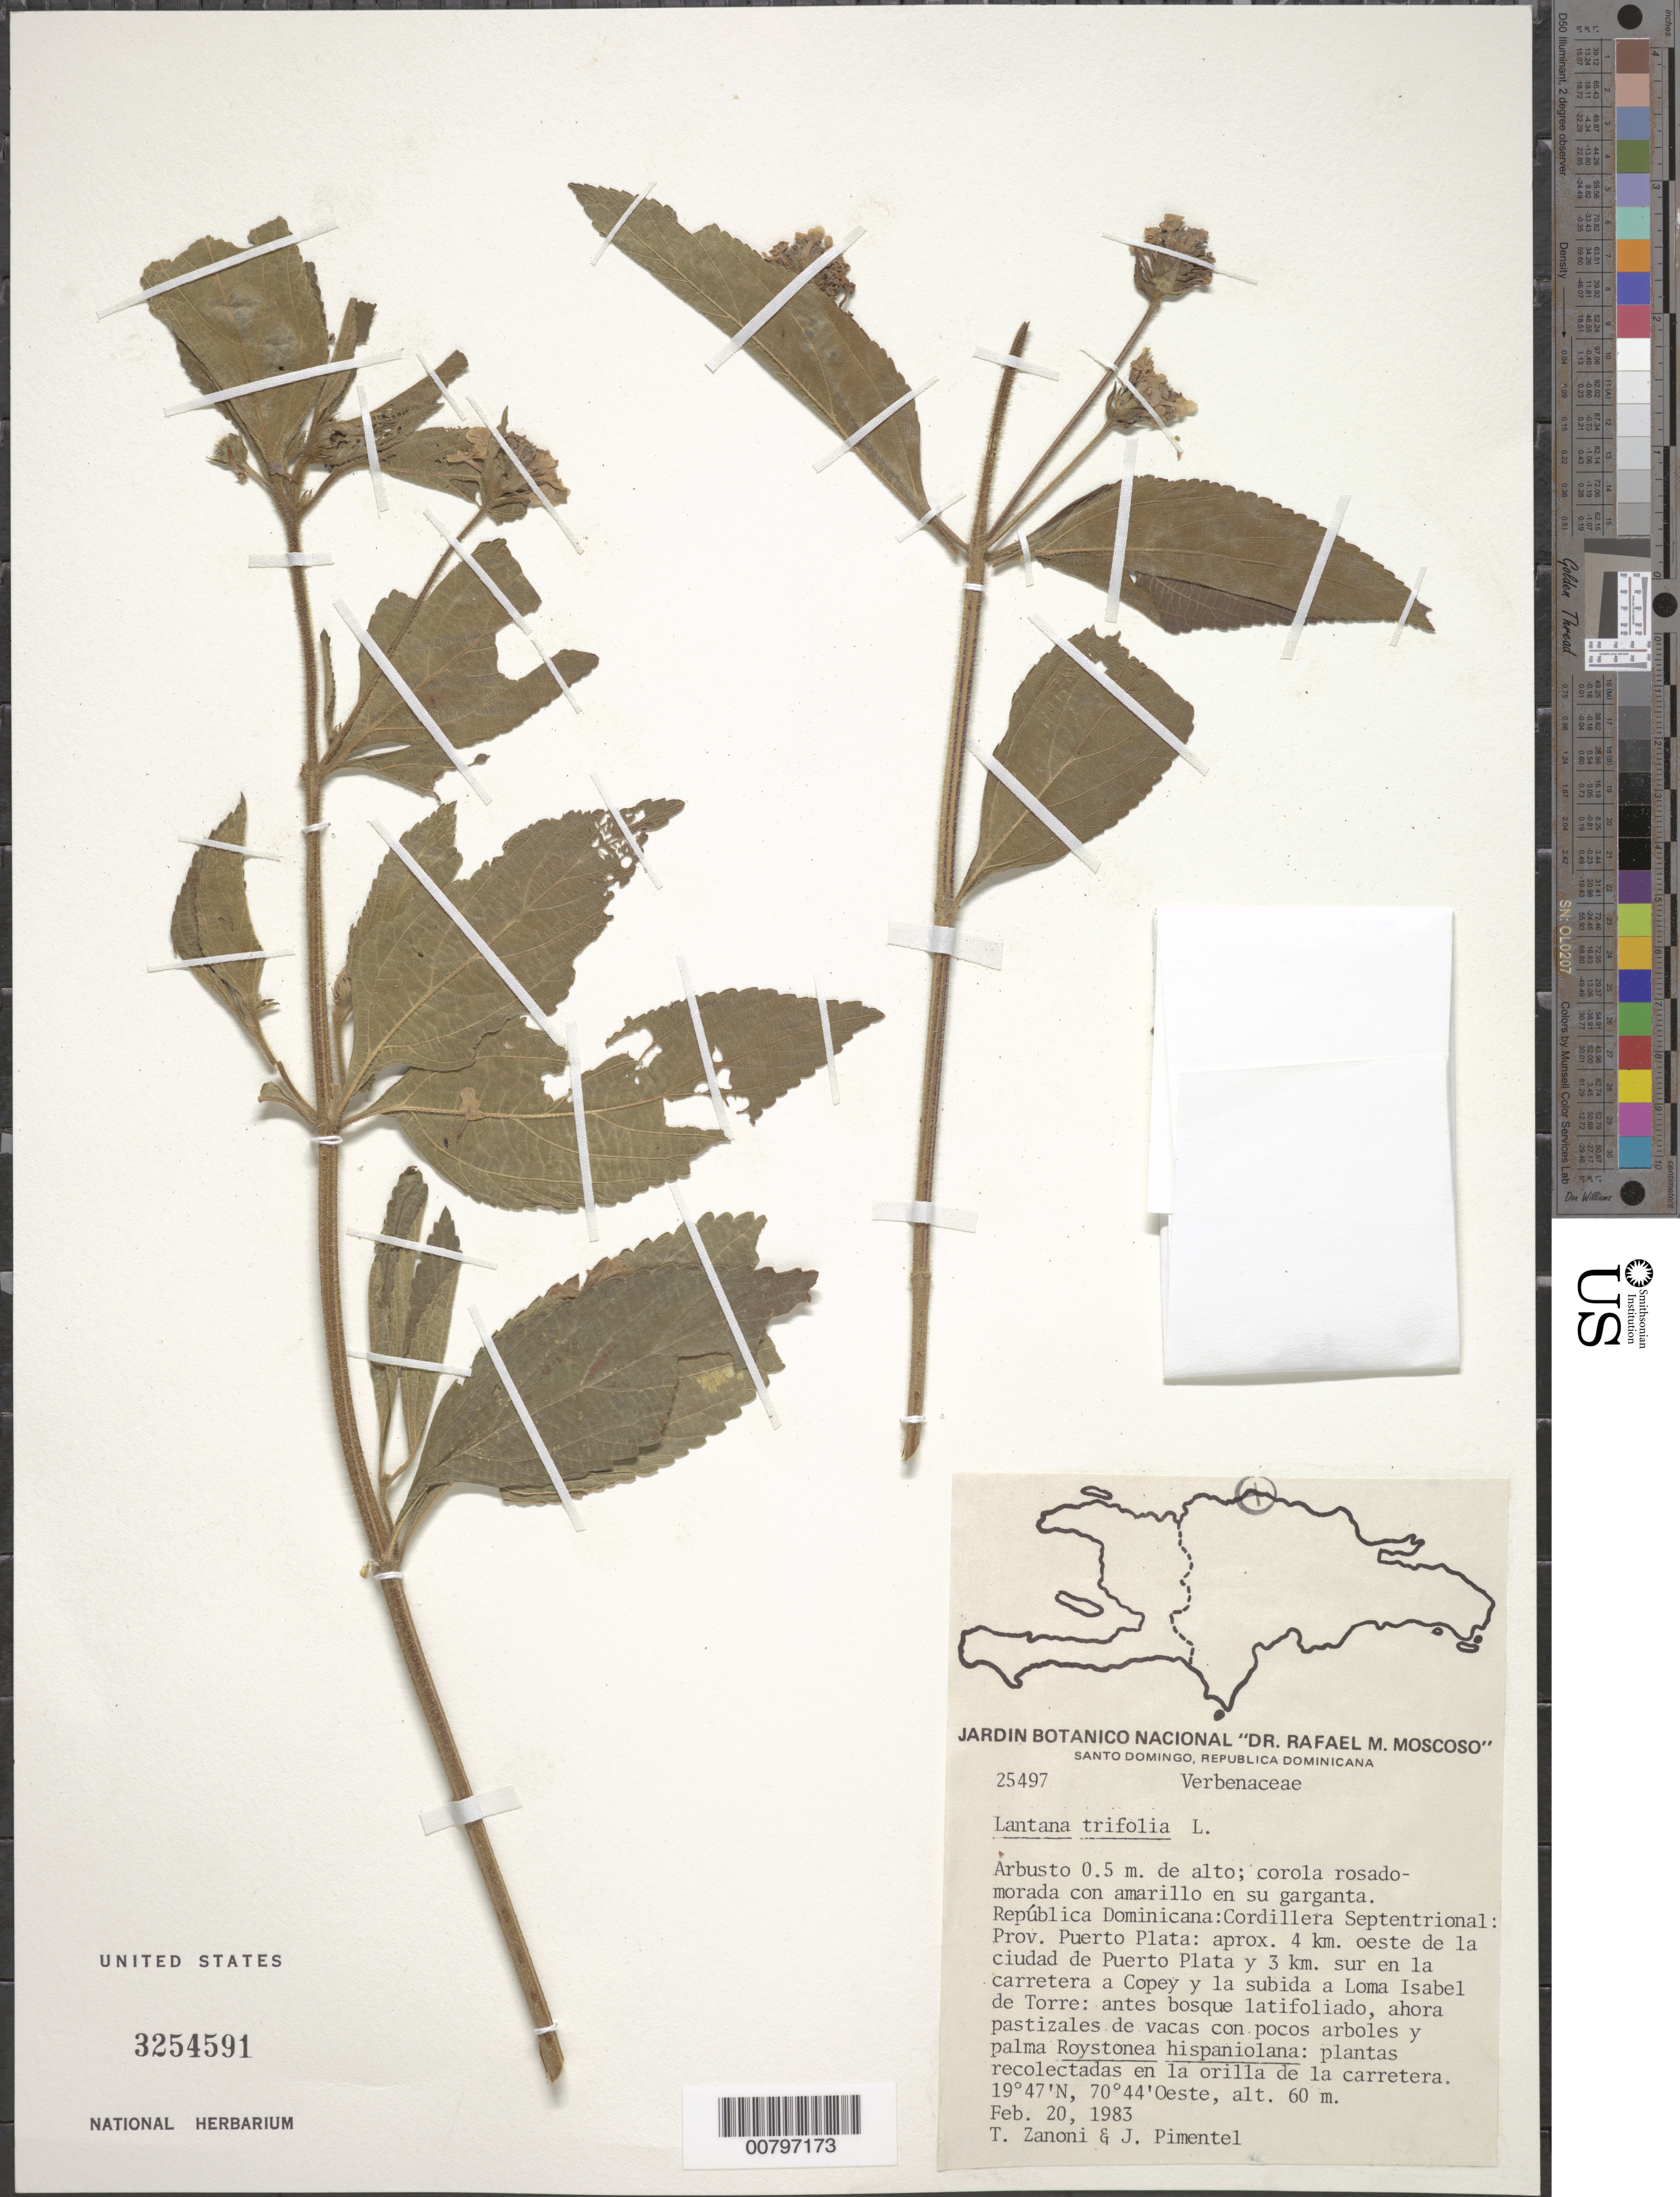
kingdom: Plantae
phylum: Tracheophyta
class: Magnoliopsida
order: Lamiales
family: Verbenaceae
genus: Lantana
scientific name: Lantana trifolia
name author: L.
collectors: T. A. Zanoni & J. Pimentel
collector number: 25497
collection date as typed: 20 Feb 1983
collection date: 1983-02-20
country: Dominican Republic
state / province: Puerto Plata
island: Hispaniola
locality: Cordillera Sepentrional, ca. 4km W of the city f Puerta Plata y 3 km S in the Copey highway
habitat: Alond highway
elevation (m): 60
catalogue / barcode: US 3254591